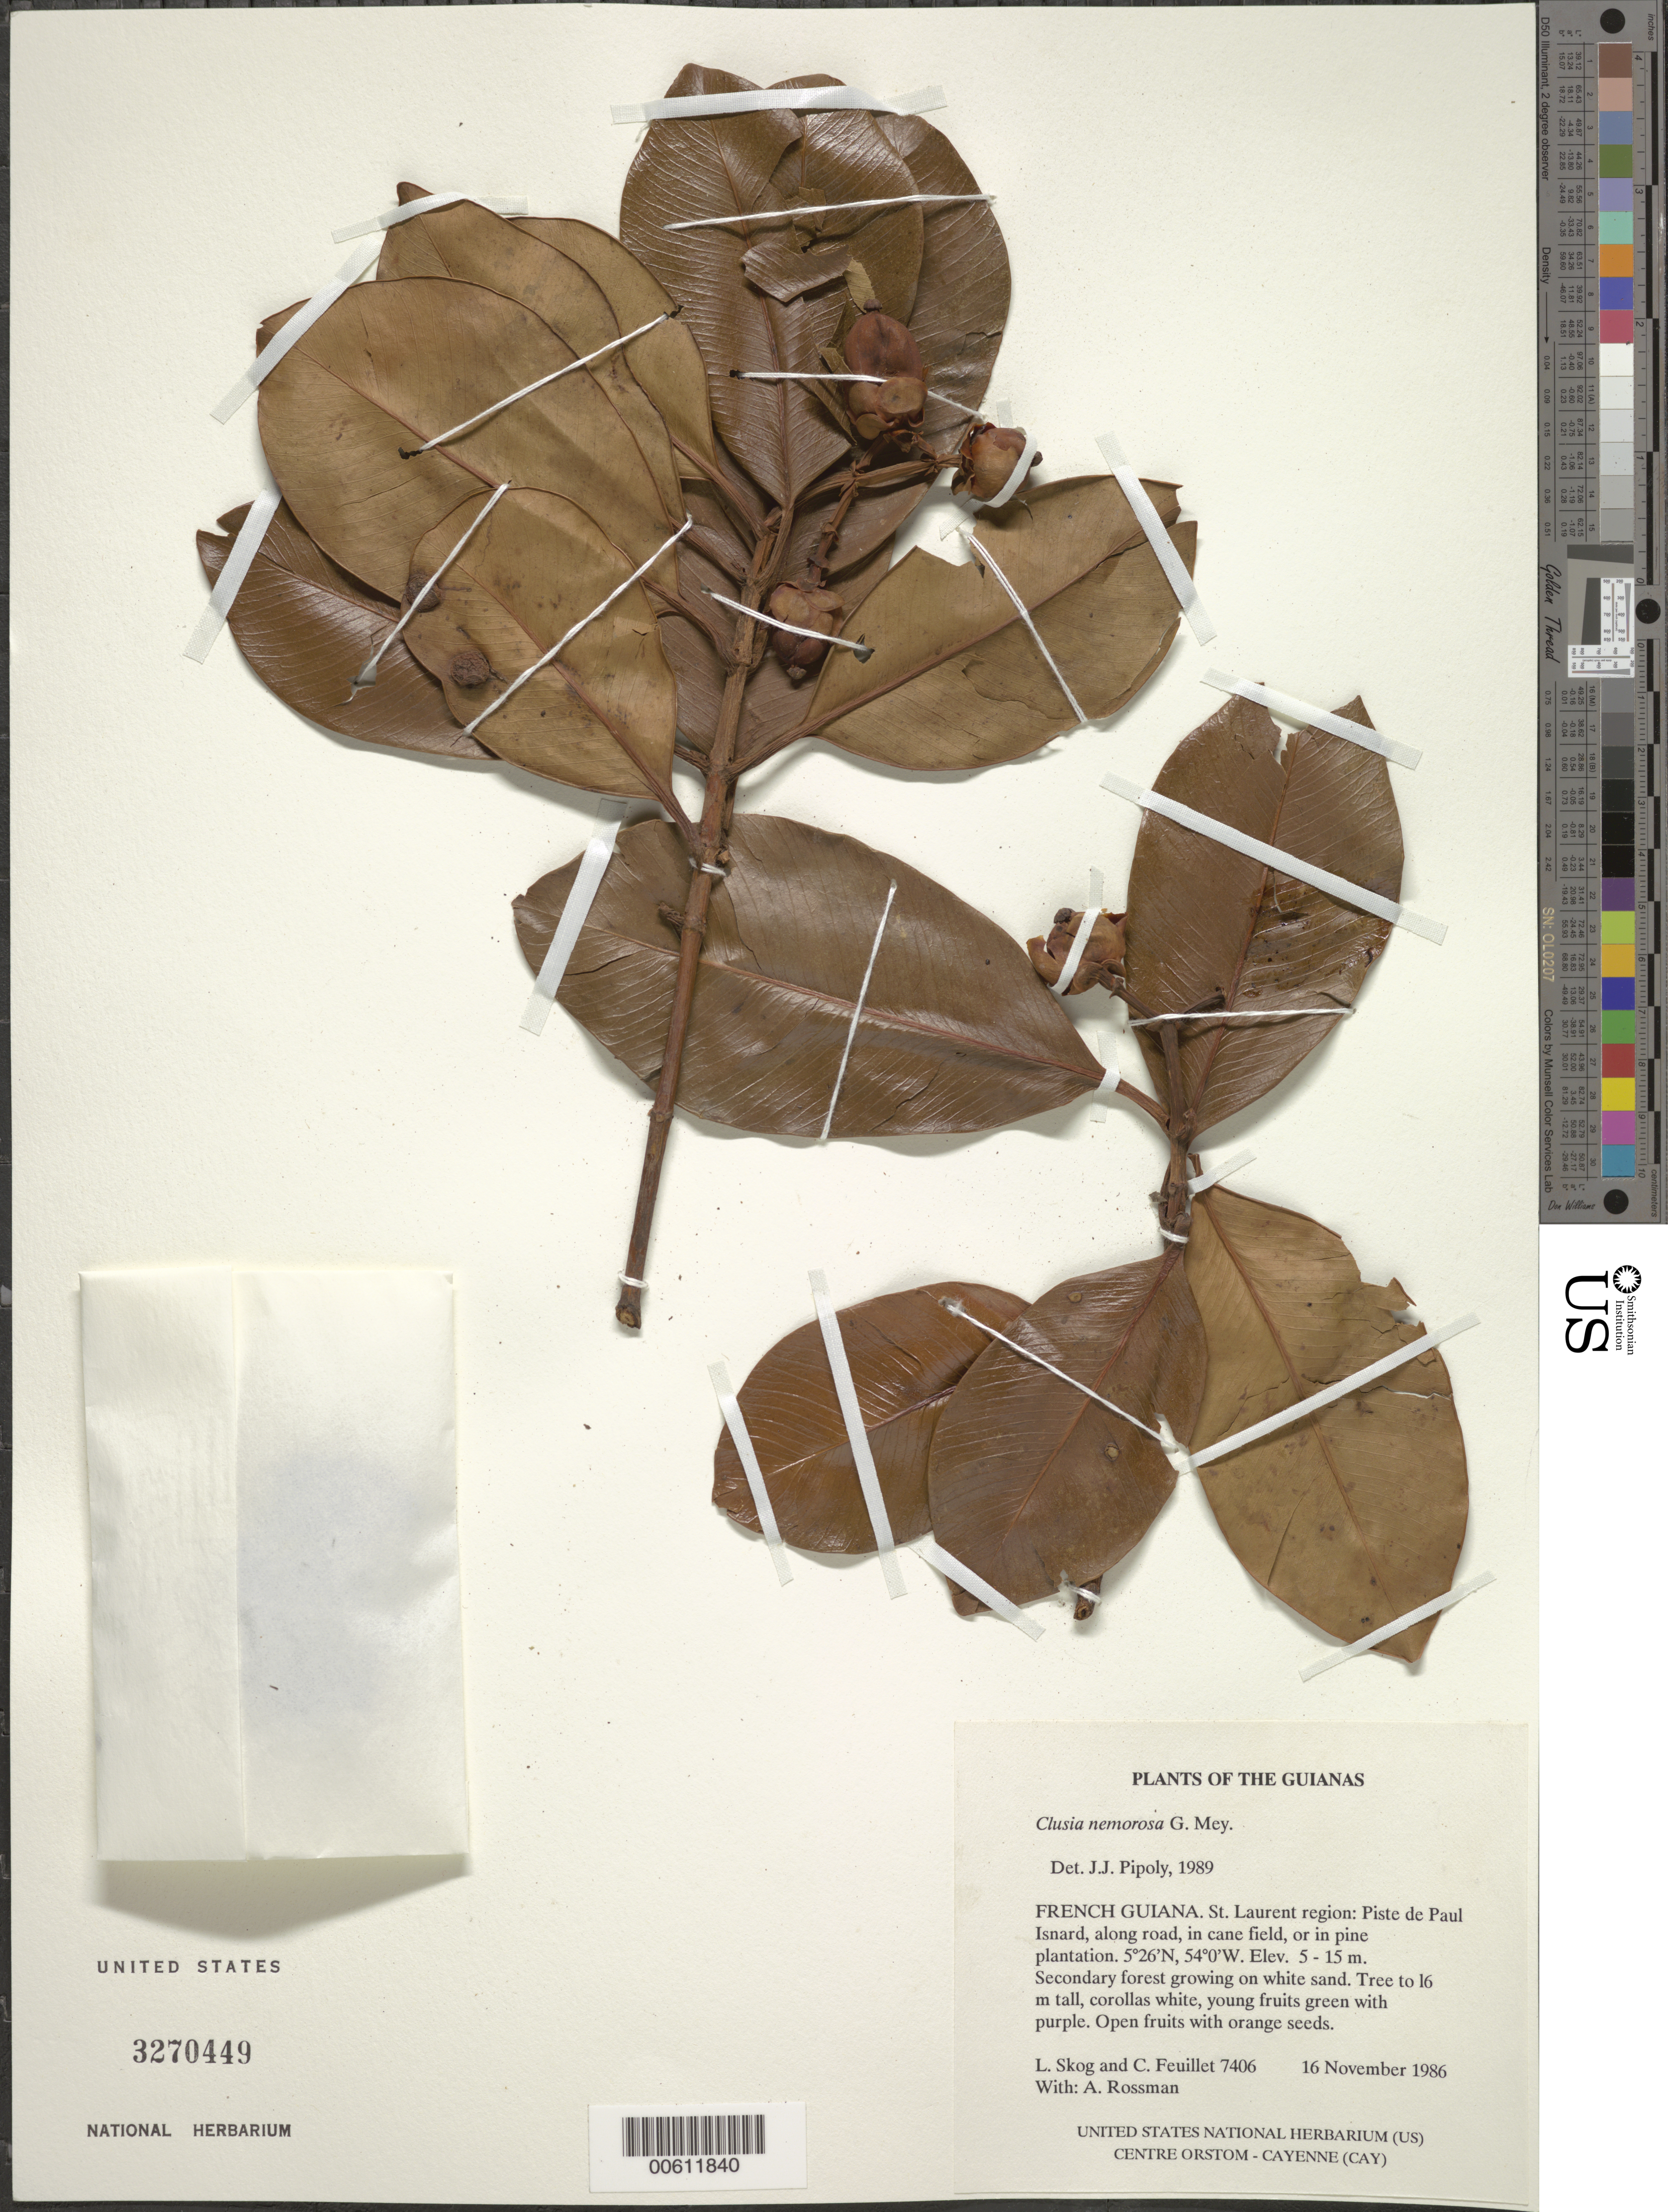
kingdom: Plantae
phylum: Tracheophyta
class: Magnoliopsida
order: Malpighiales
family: Clusiaceae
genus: Clusia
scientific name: Clusia nemorosa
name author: G. Mey.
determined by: Pipoly, J. J., III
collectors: L. E. Skog, C. Feuillet & A. Rossman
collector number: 7406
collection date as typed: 16 November 1986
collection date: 1986-11-16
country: French Guiana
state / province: Saint-Laurent-du-Maroni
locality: Piste de Paul Isnard, along road, in cane field, or in pine plantation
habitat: Secondary forest growing on white sand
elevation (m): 5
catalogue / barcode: US 3270449